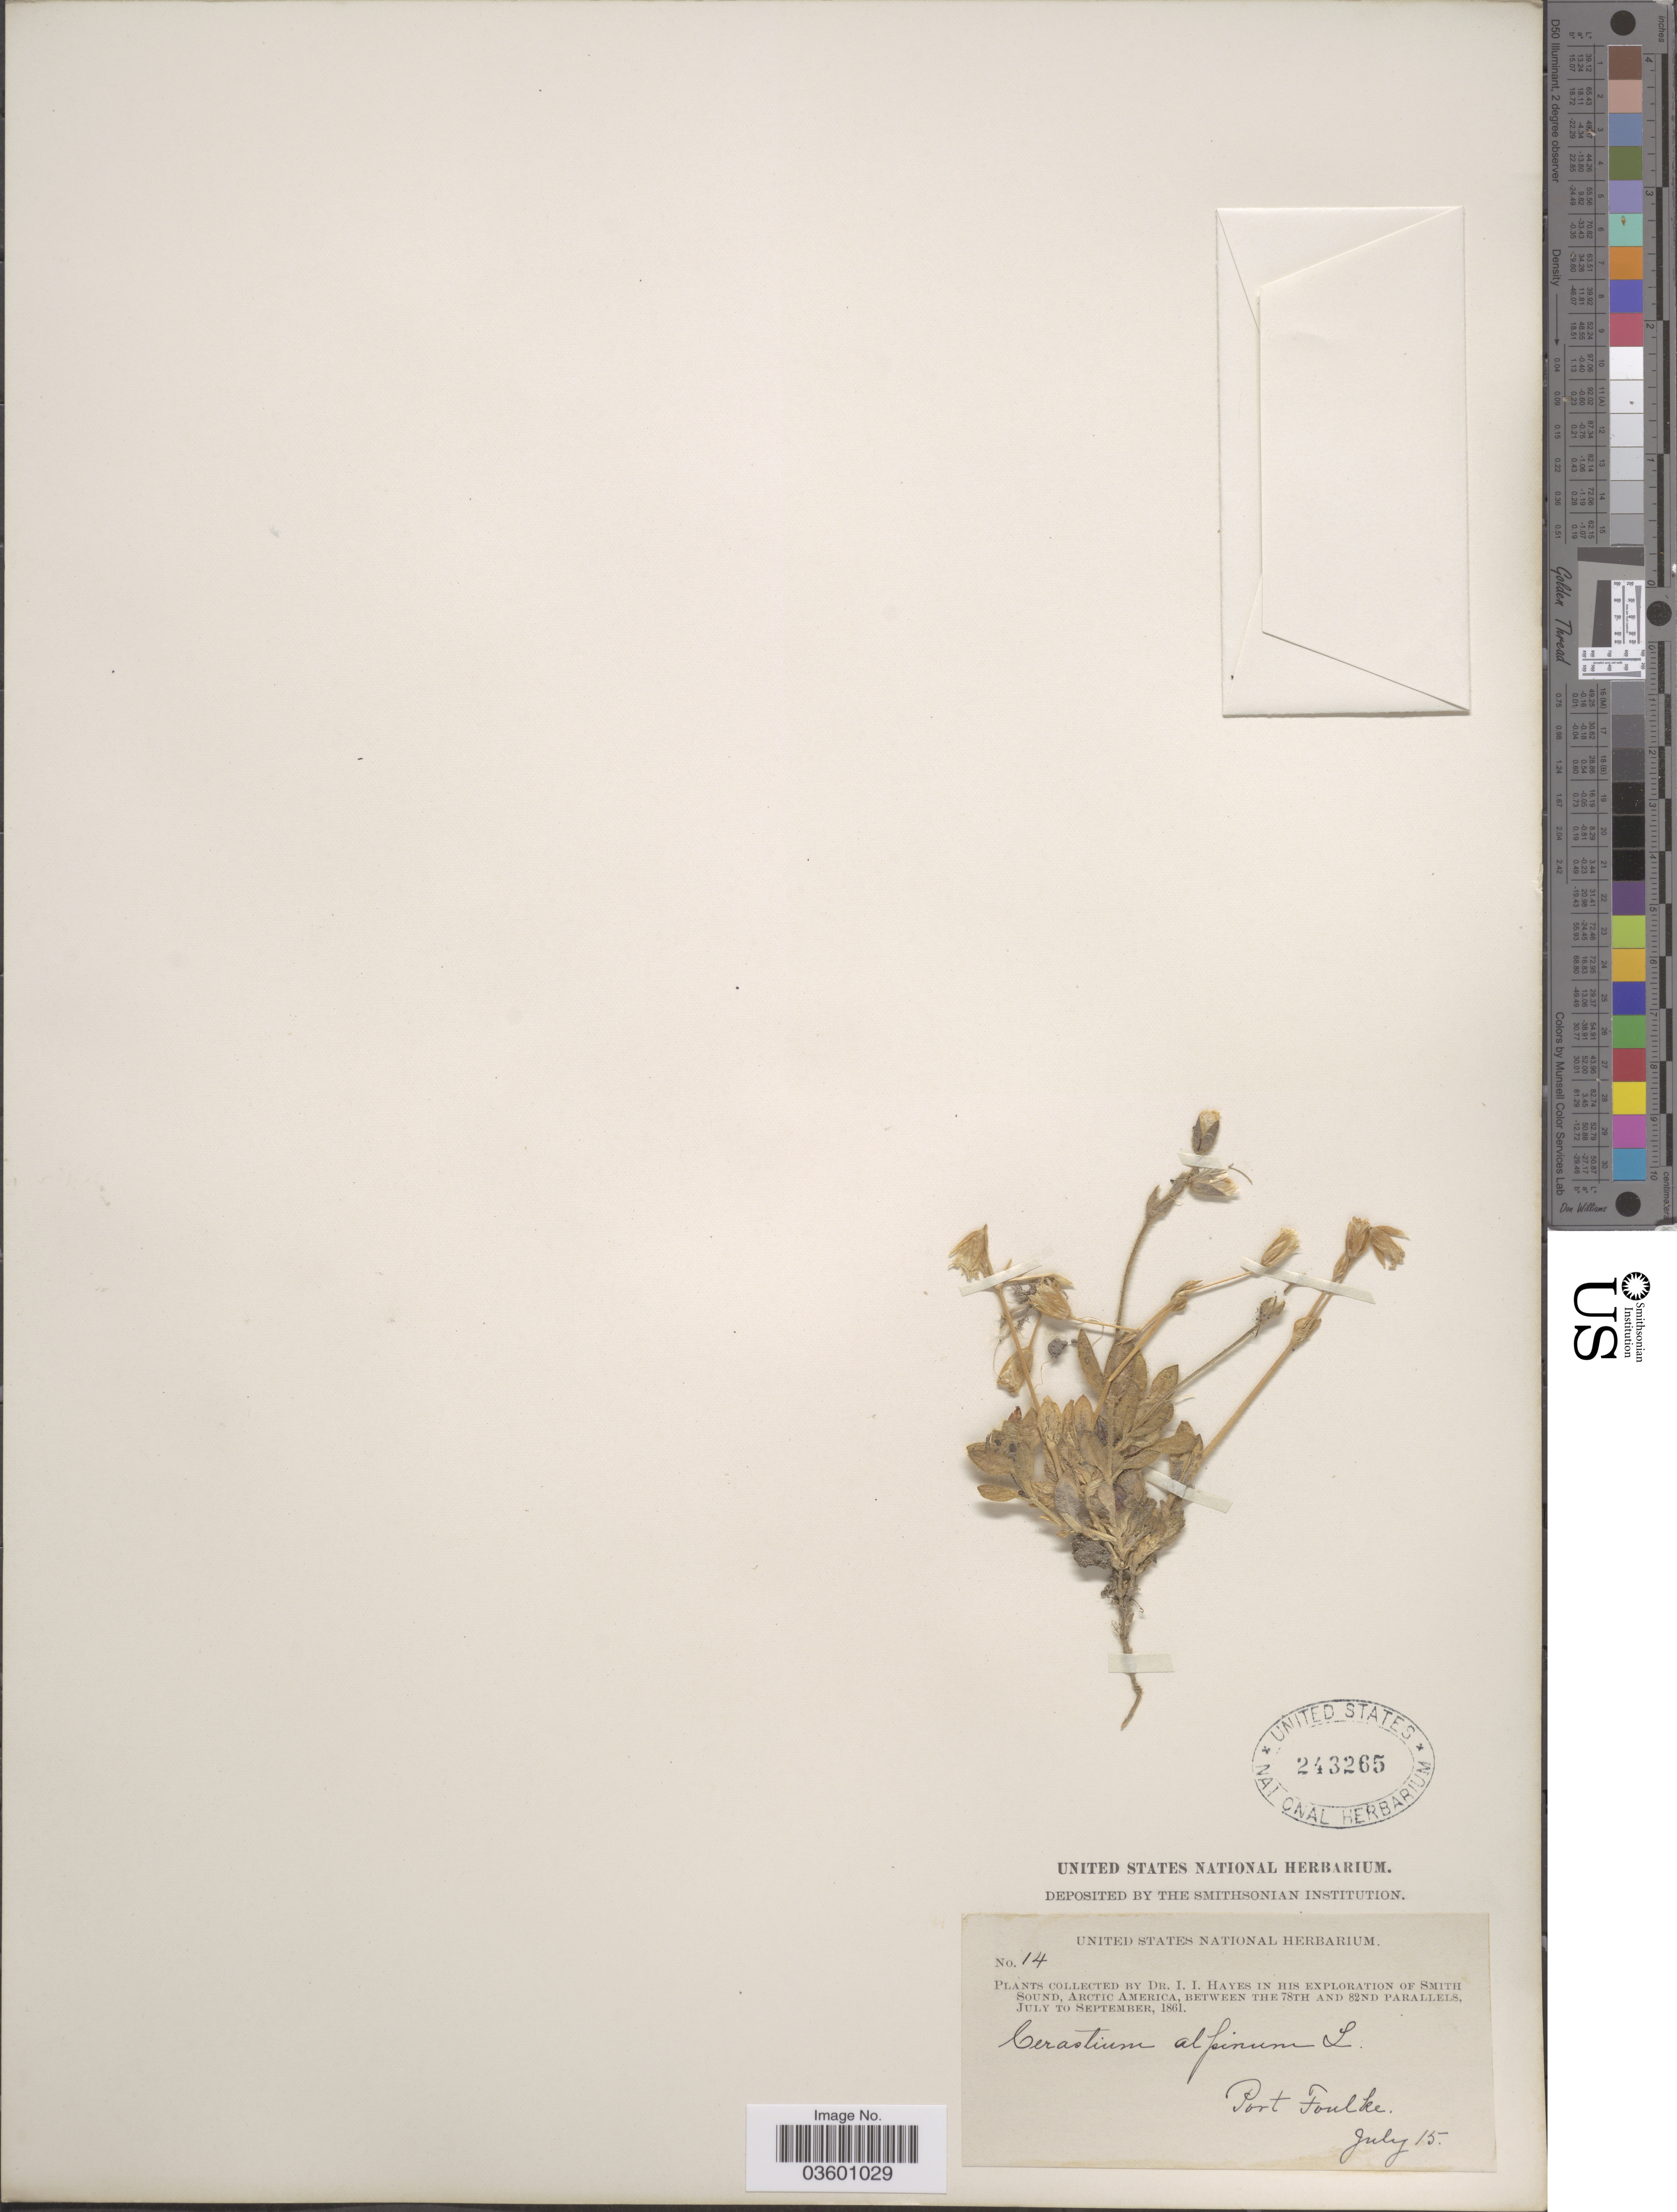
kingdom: Plantae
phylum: Tracheophyta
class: Magnoliopsida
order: Caryophyllales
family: Caryophyllaceae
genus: Cerastium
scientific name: Cerastium arcticum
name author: Lange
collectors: I. I. Hayes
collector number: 14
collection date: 1861-07-15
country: Greenland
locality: Arctic America, between the 78th and 82nd parallels, Port Foulke.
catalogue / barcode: US 243265